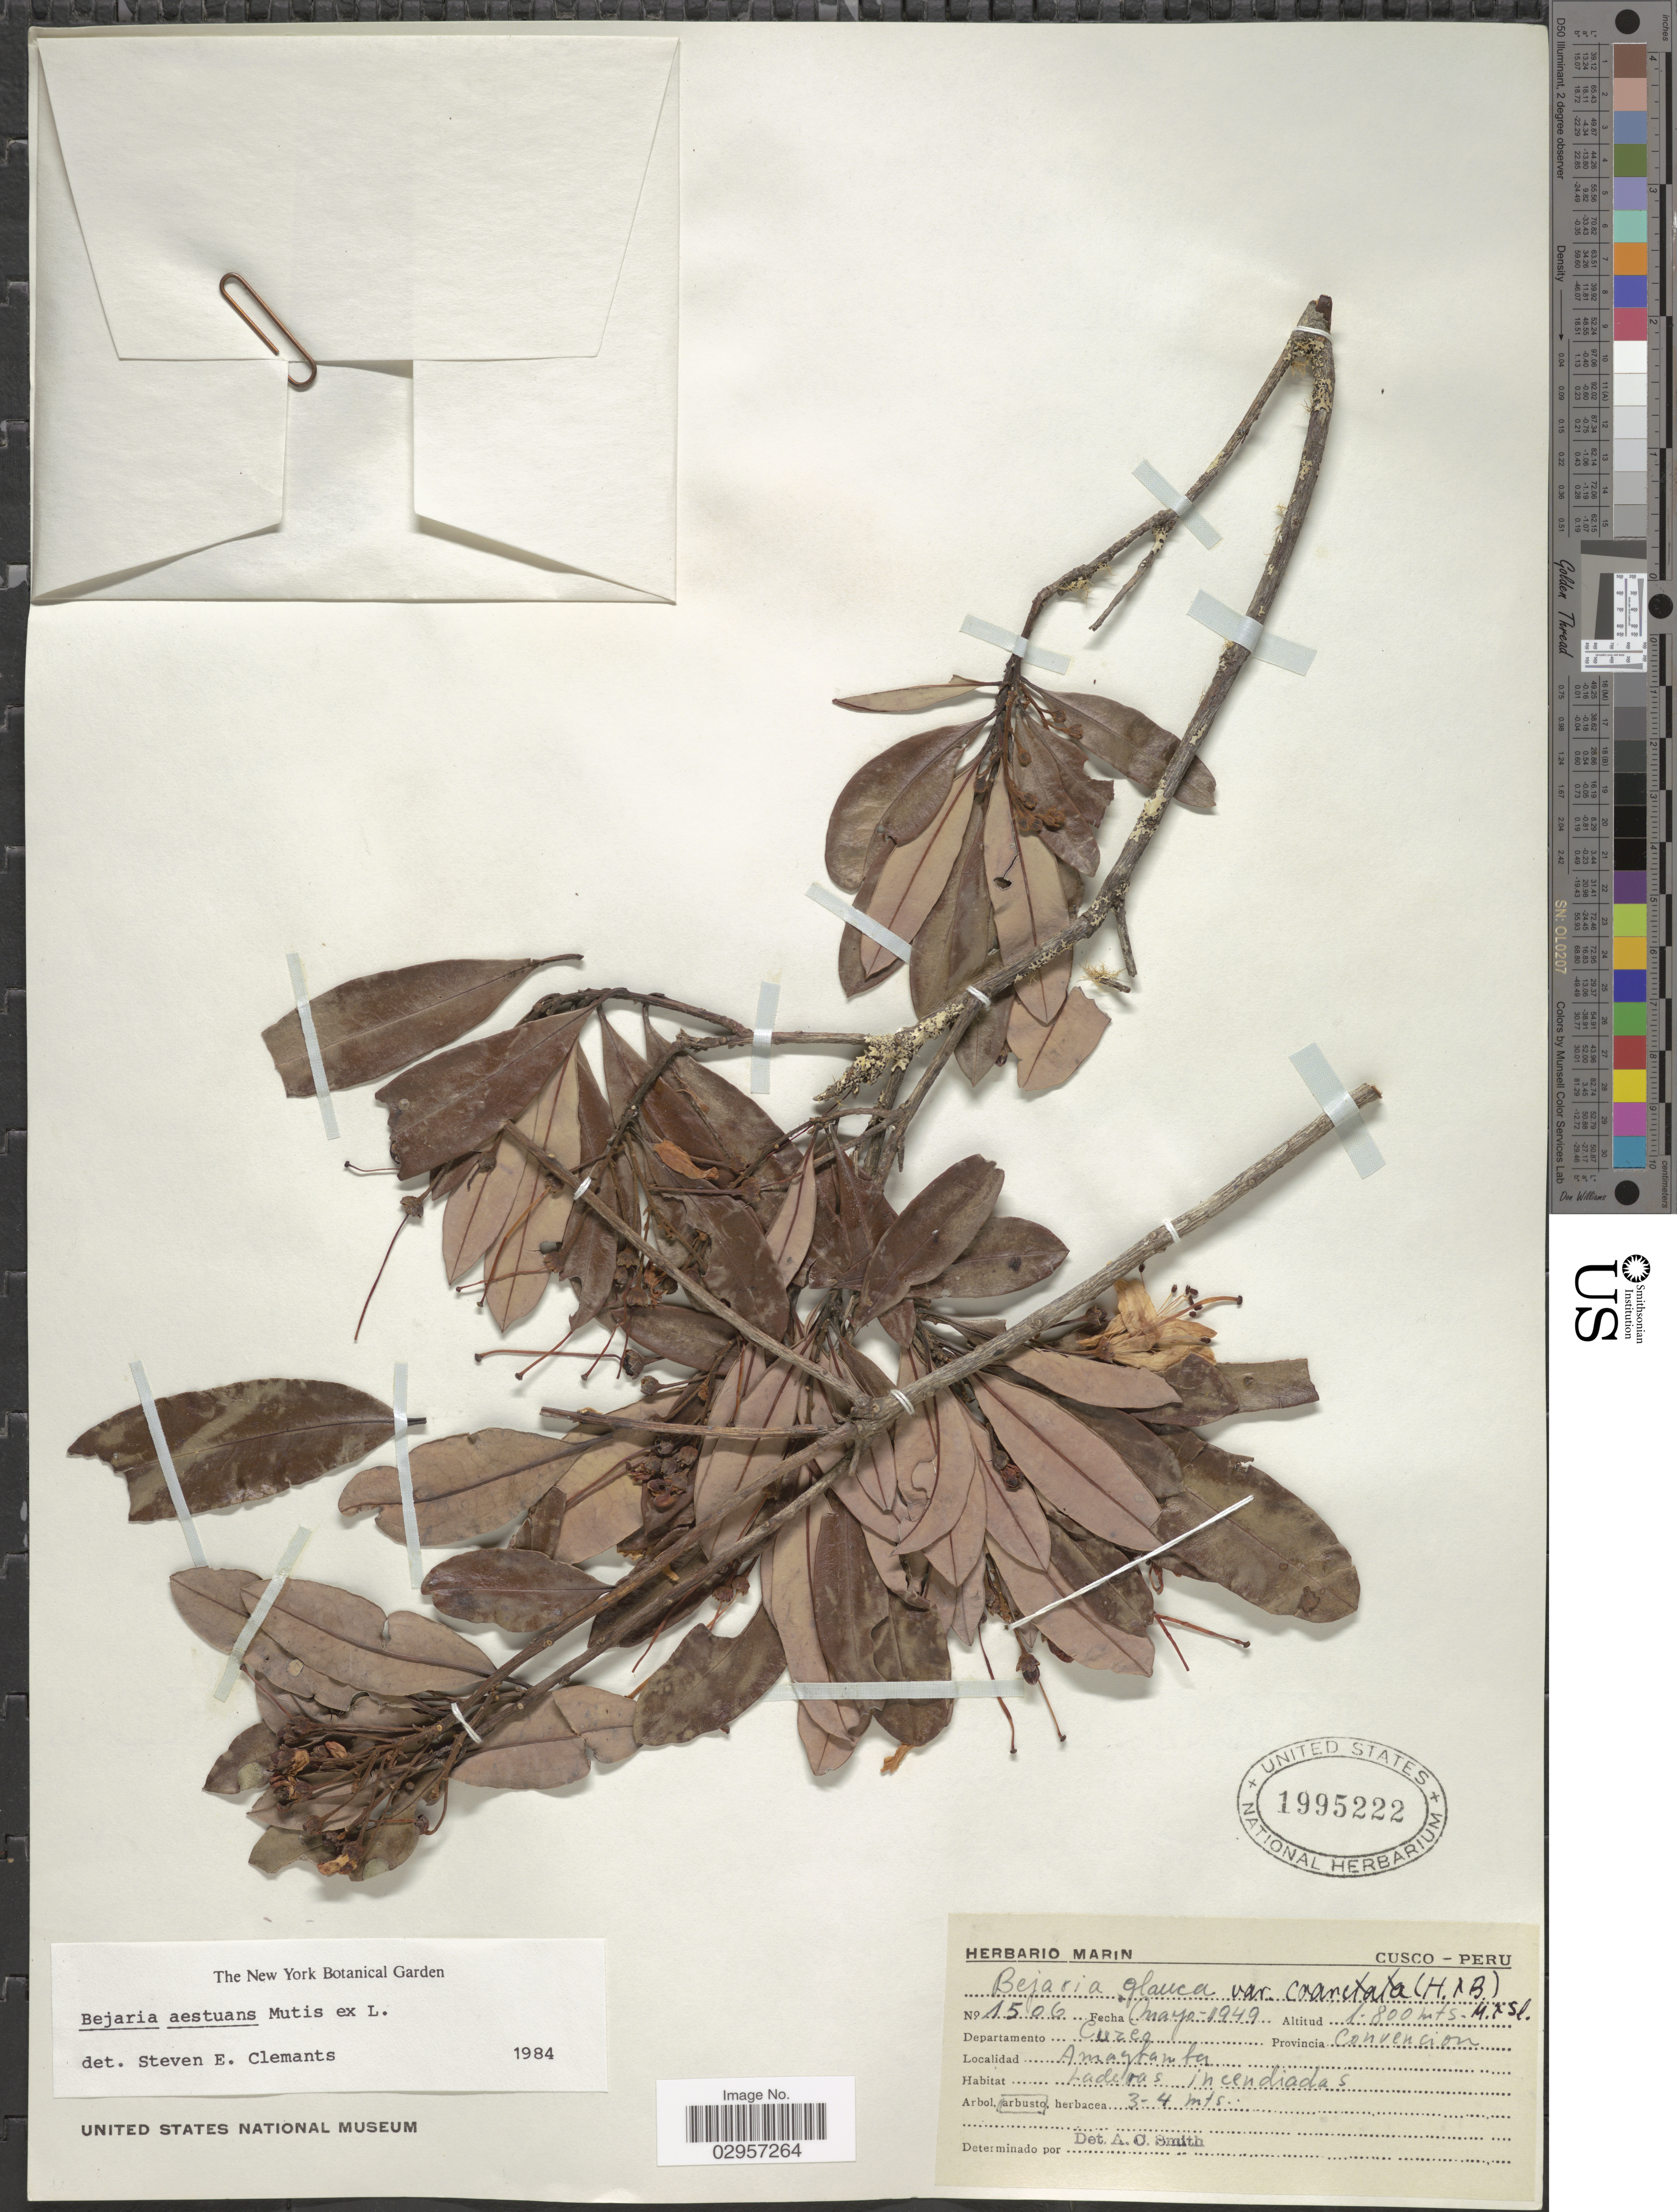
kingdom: Plantae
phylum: Tracheophyta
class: Magnoliopsida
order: Ericales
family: Ericaceae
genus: Befaria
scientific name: Befaria aestuans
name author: Mutis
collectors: ex herb. Marin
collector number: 1506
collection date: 1949-05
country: Peru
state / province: Cusco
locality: Departamento Cuzco. Provincia Convencion. Amaypampa.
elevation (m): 1800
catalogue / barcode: US 1995222